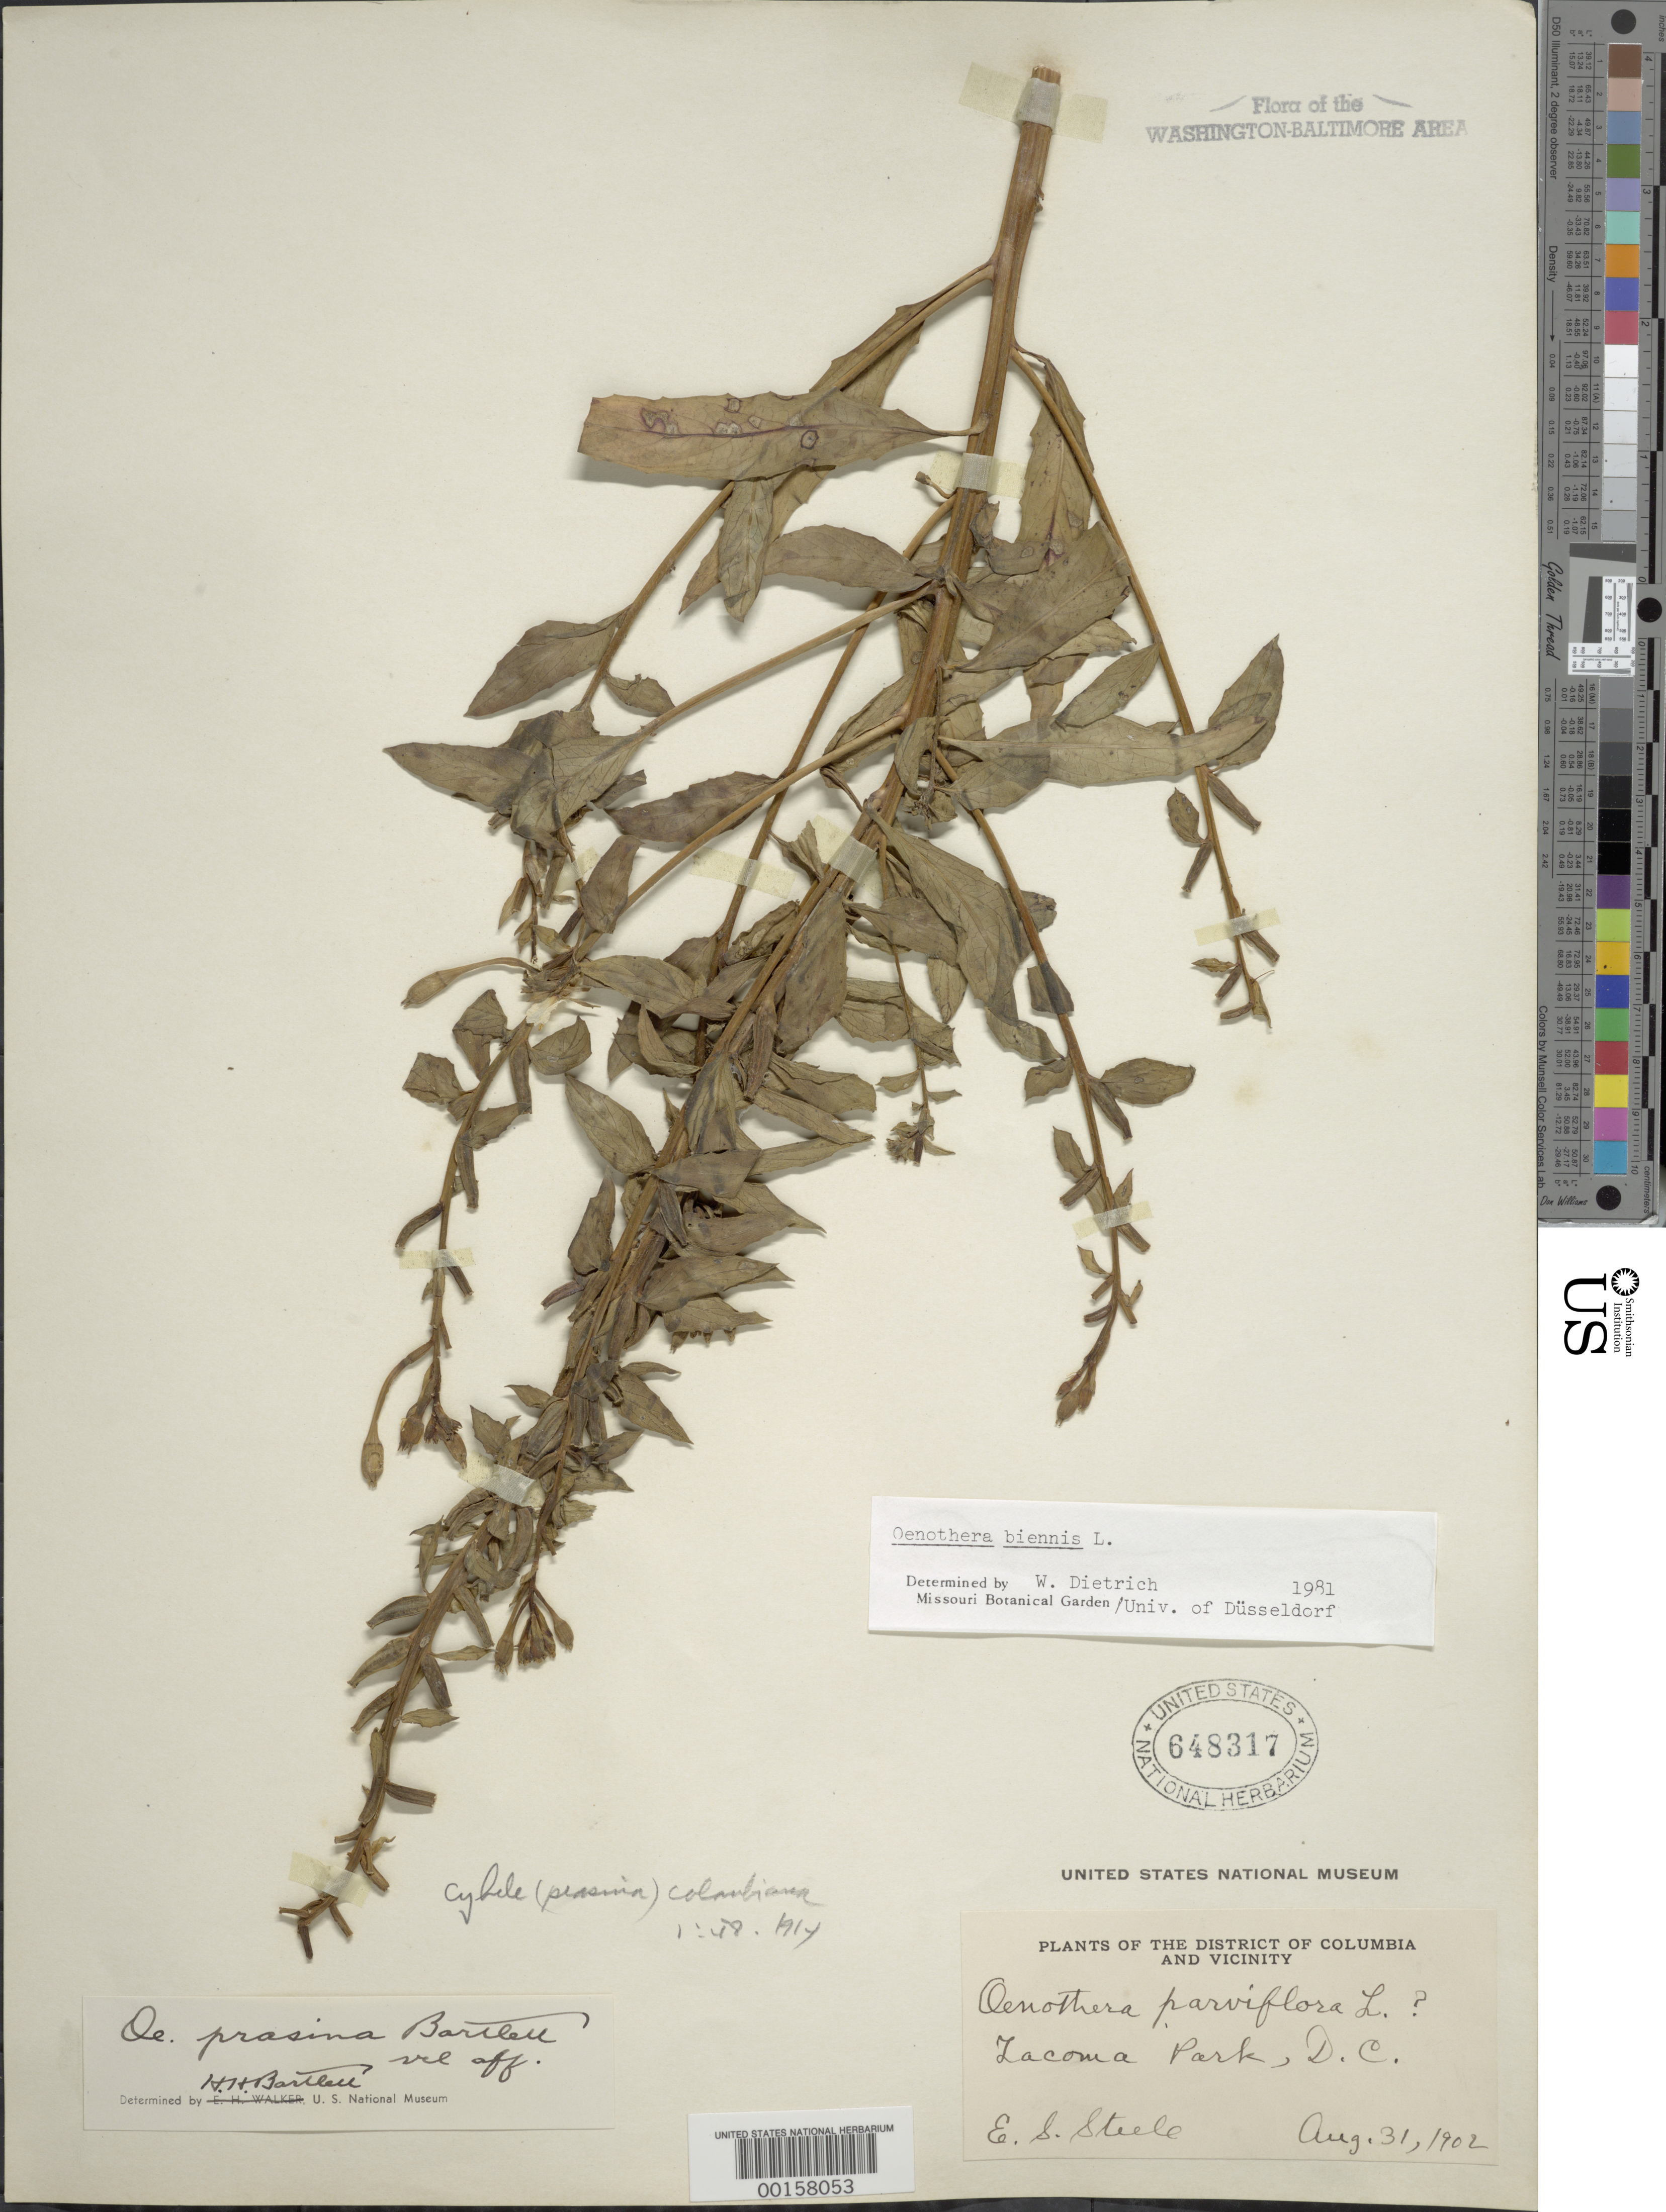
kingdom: Plantae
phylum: Tracheophyta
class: Magnoliopsida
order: Myrtales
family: Onagraceae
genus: Oenothera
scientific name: Oenothera biennis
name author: L.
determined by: Dietrich, W.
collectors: E. Steele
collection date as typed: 31 Aug 1902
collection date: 1902-08-31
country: United States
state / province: District of Columbia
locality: Tacoma Park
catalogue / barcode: US 648317